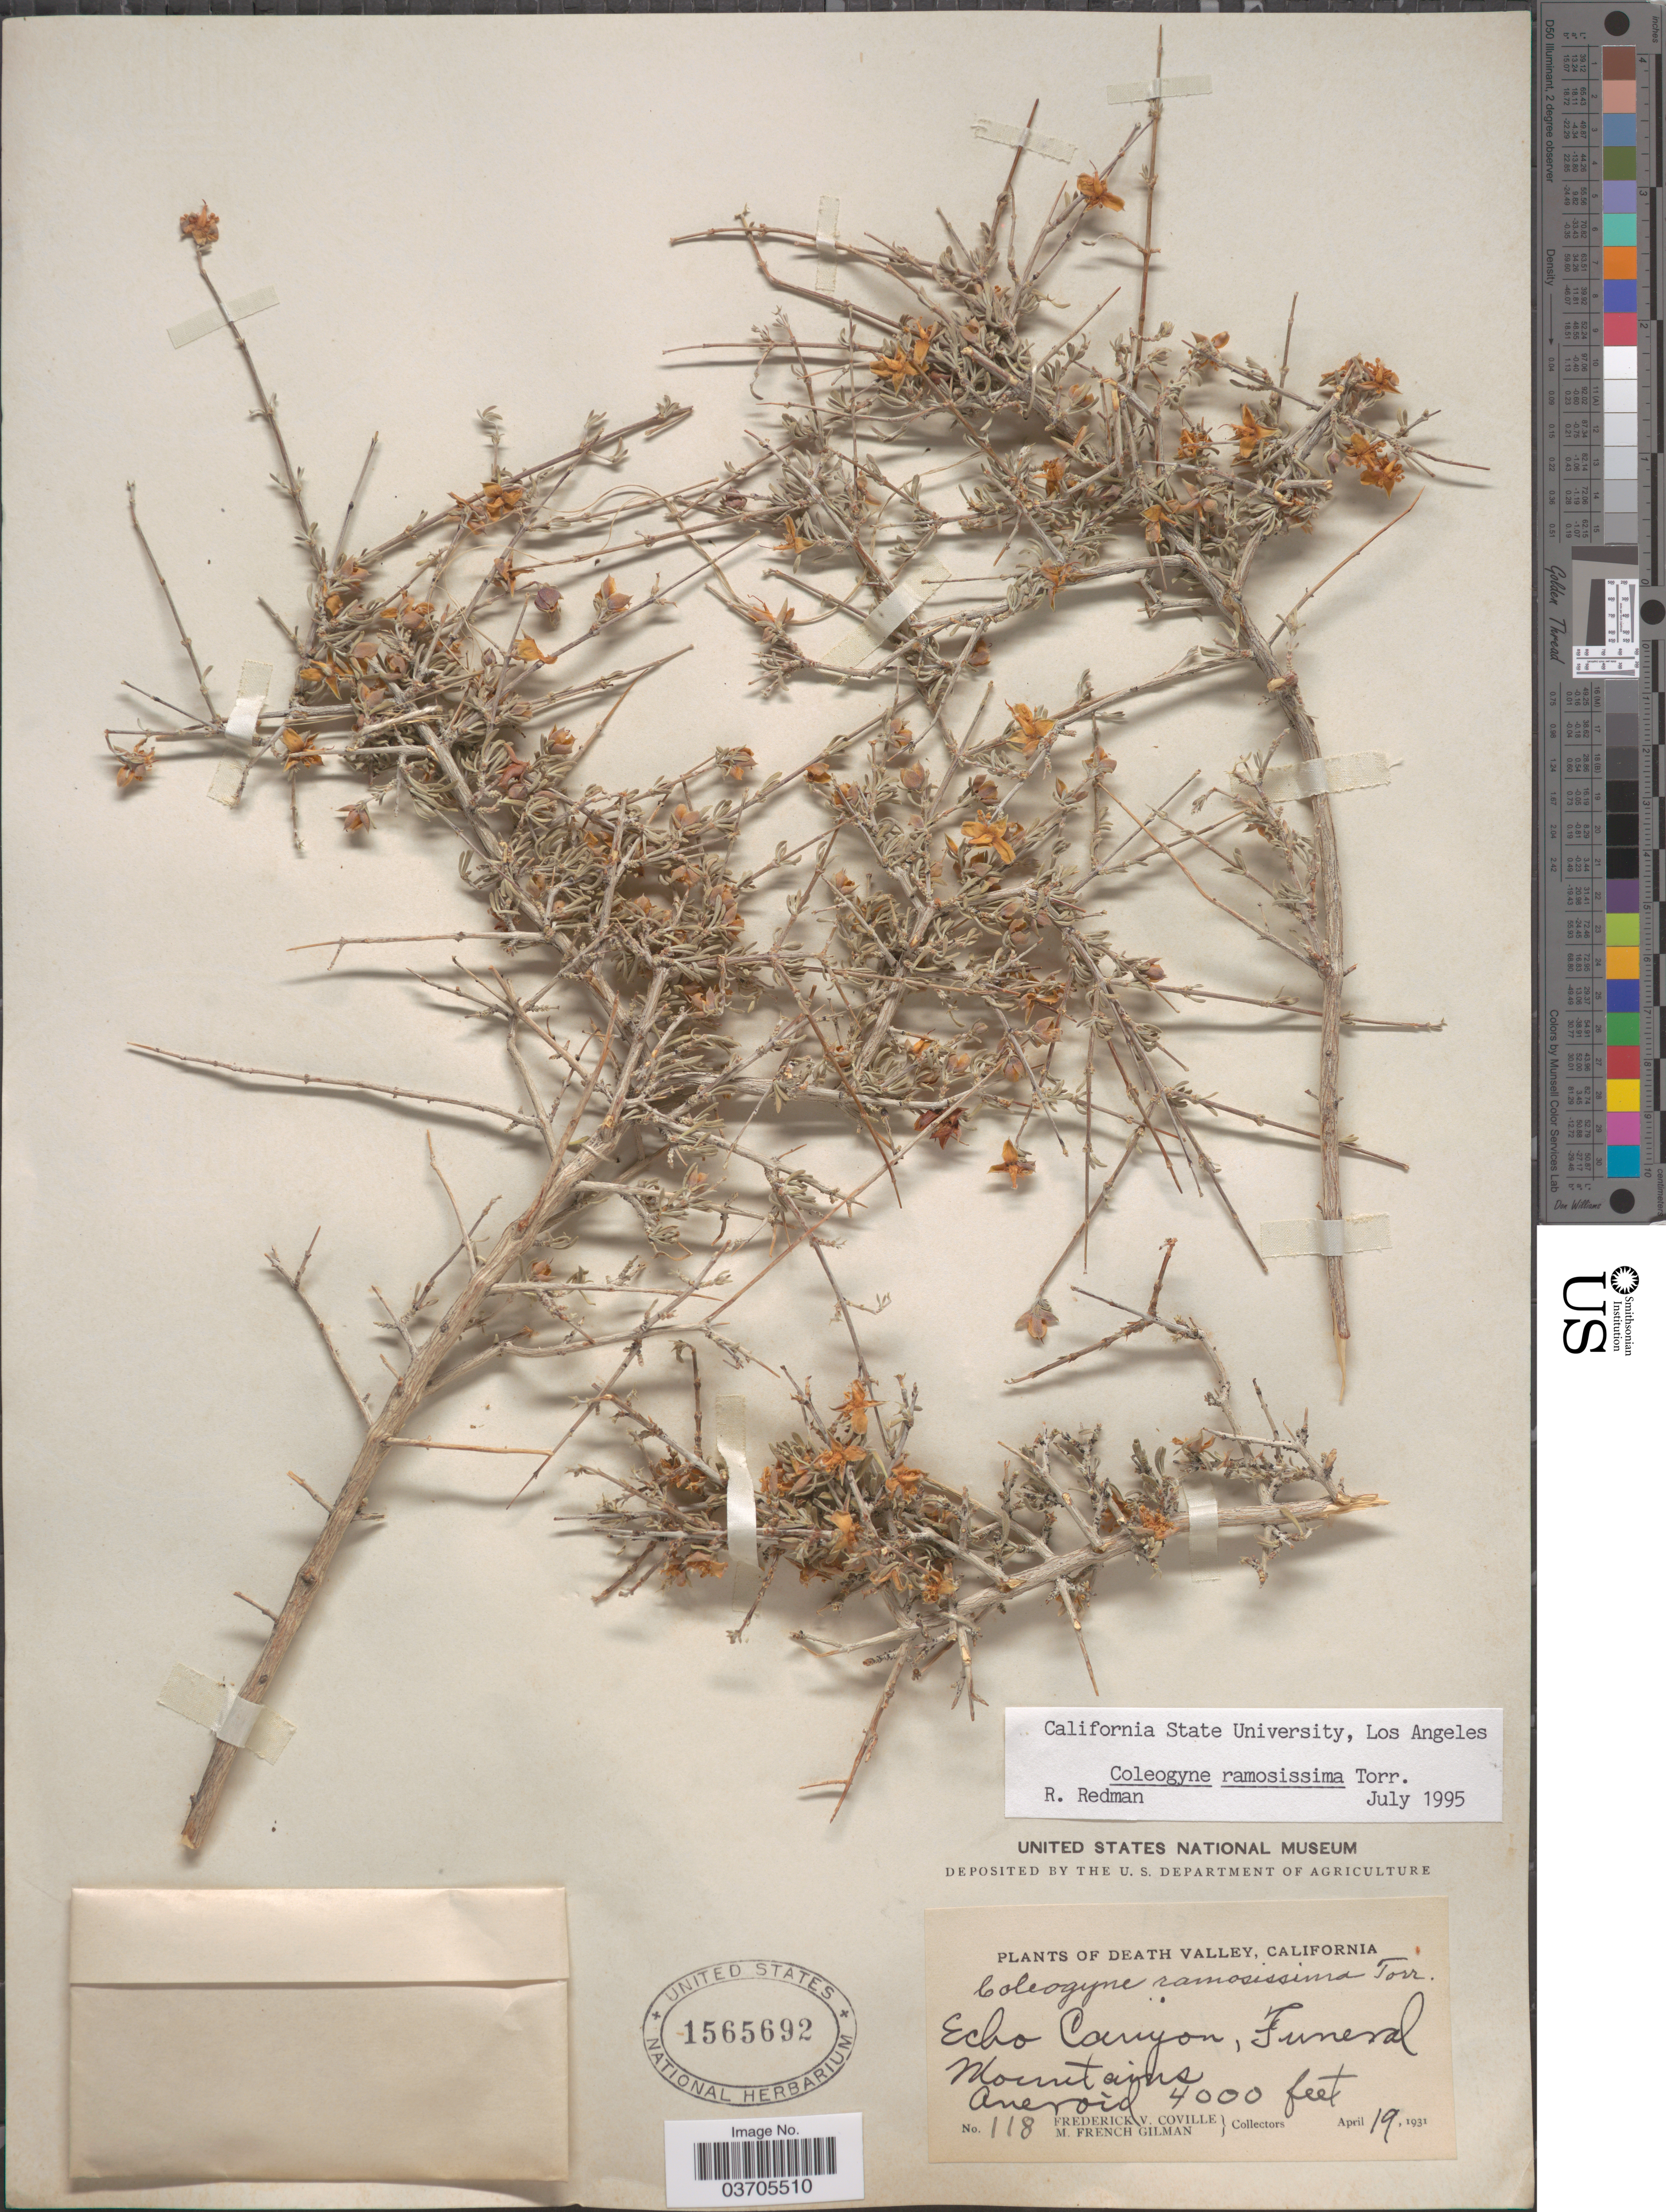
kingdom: Plantae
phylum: Tracheophyta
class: Magnoliopsida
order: Rosales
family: Rosaceae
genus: Coleogyne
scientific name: Coleogyne ramosissima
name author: Torr.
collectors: F. V. Coville & M. F. Gilman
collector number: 118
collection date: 1931-04-19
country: United States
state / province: California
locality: Death Valley. Echo Canyon, Funeral Mountains.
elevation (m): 1219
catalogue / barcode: US 1565692